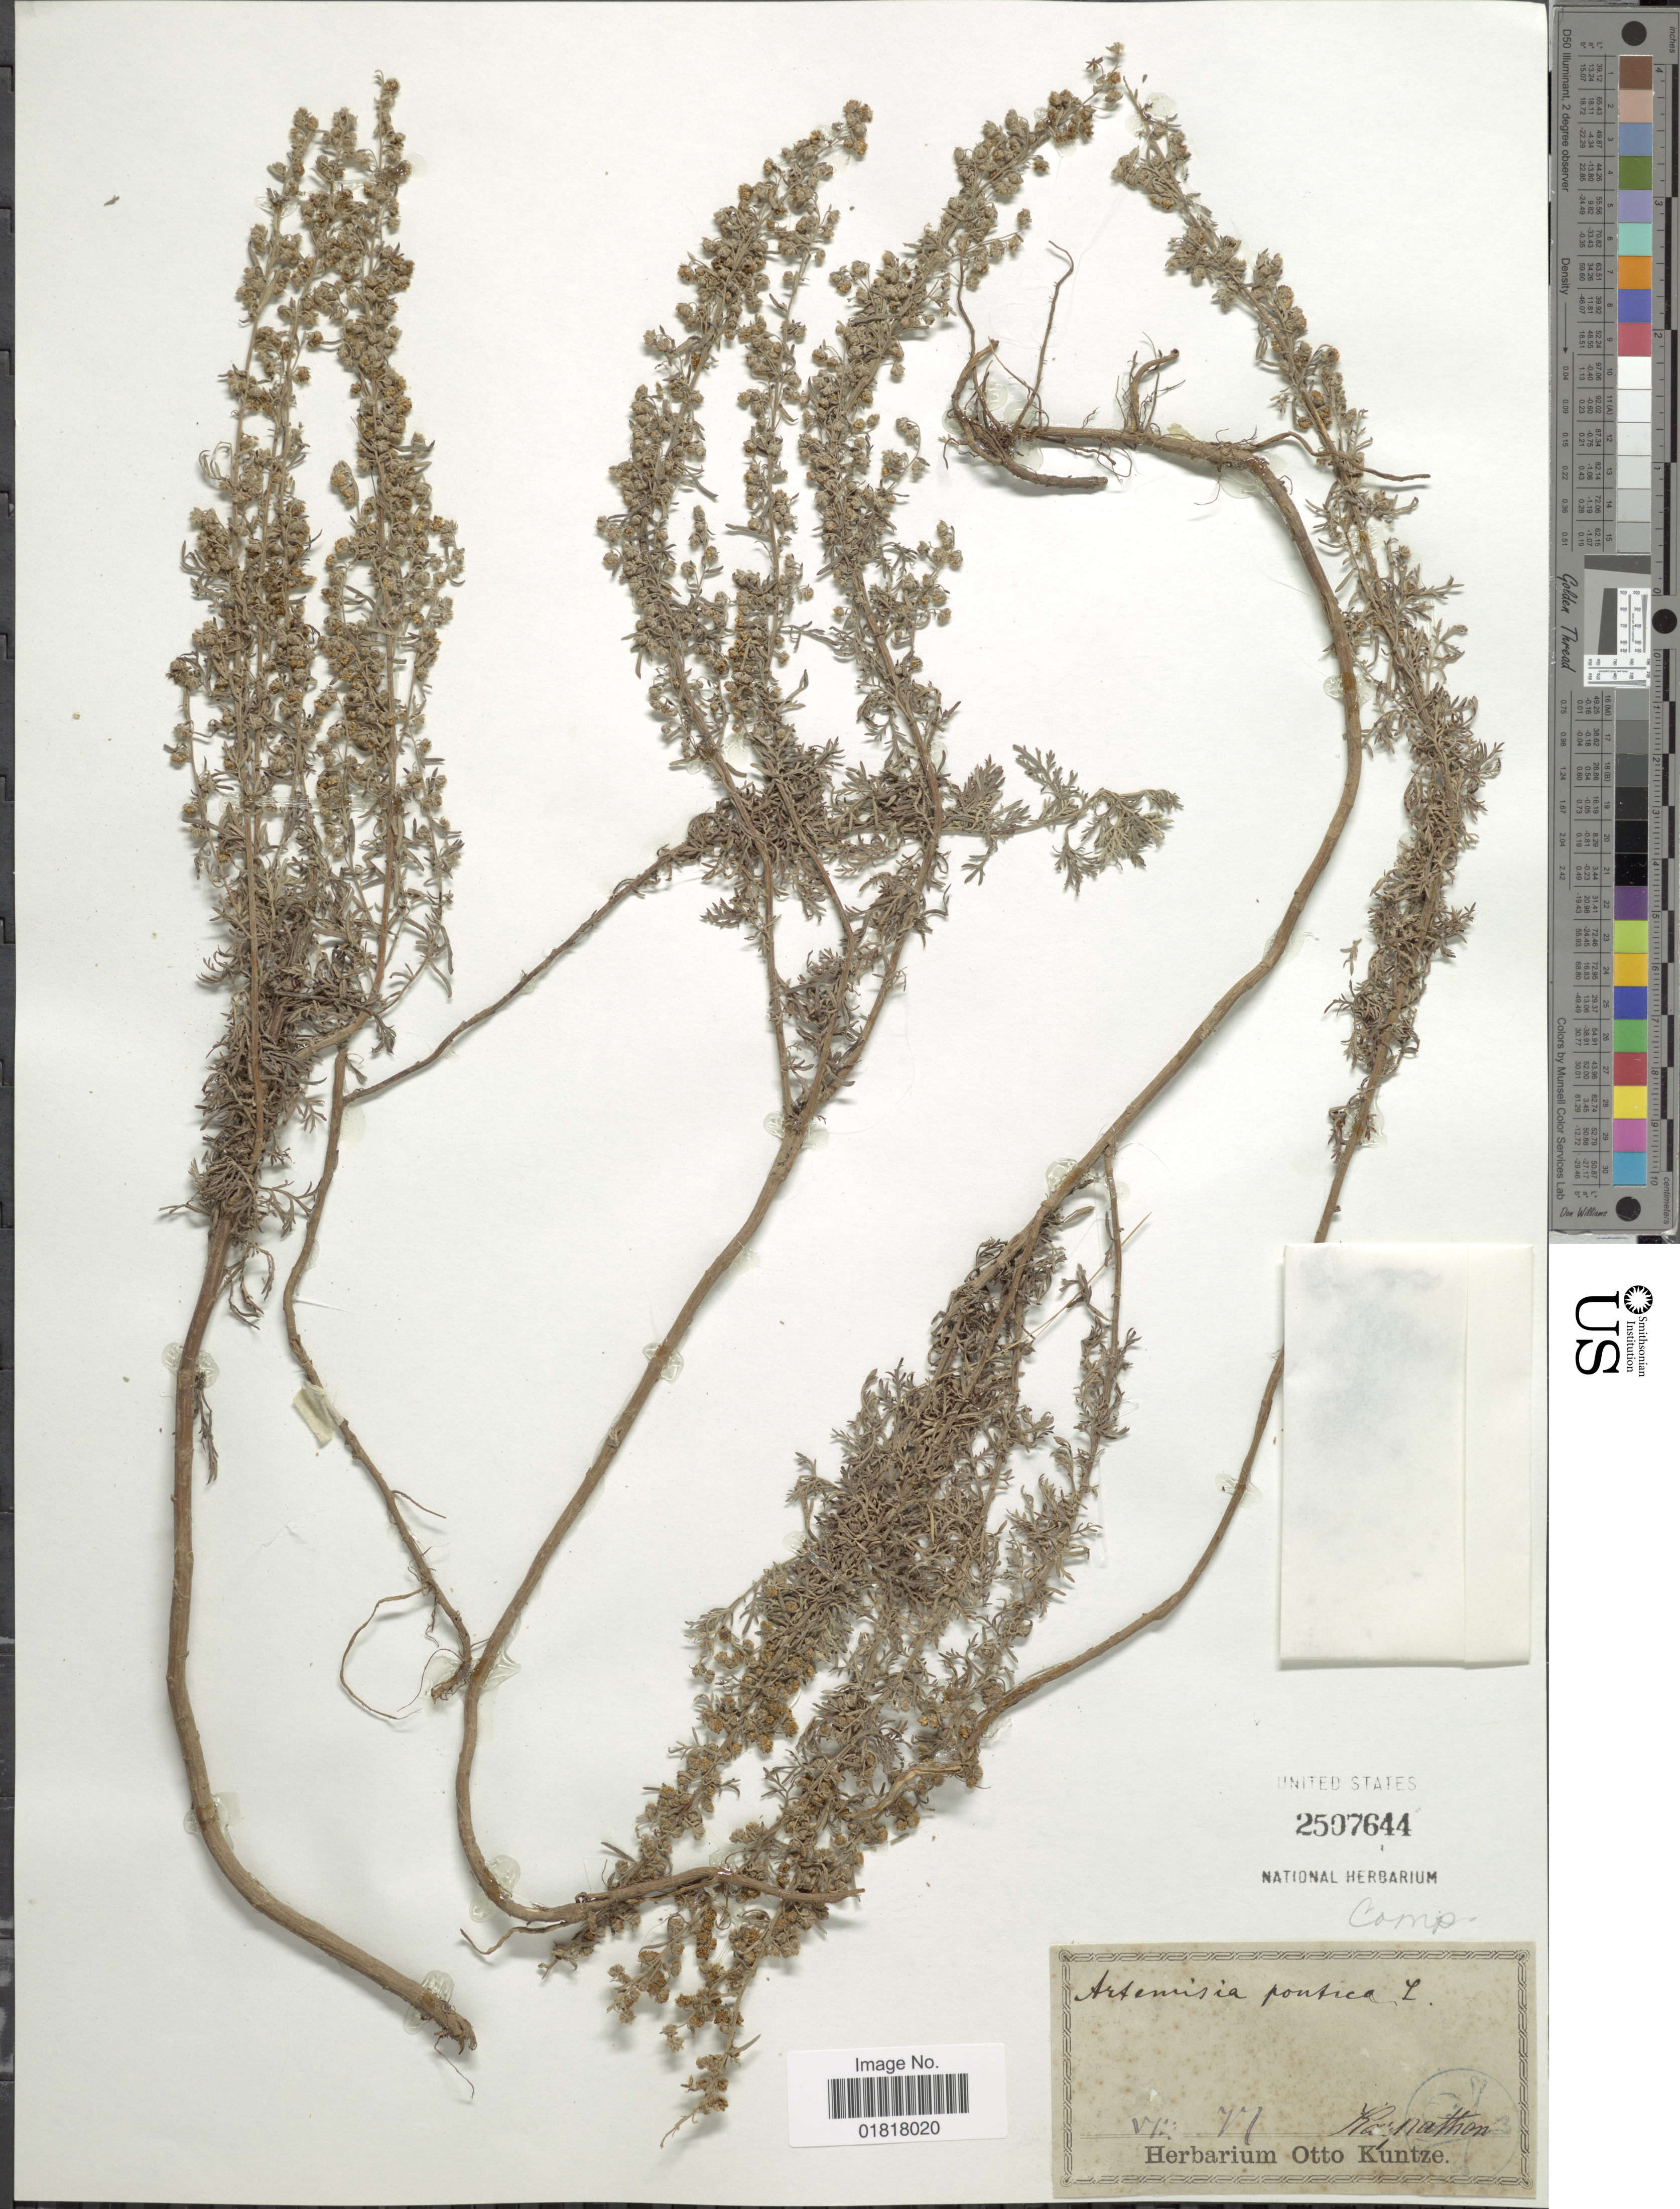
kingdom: Plantae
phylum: Tracheophyta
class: Magnoliopsida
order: Asterales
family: Asteraceae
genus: Artemisia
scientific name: Artemisia pontica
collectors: C.E.O. Kuntze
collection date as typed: Transcribed d/m/y: /6/77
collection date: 1877-06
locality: Karpathen (Carpathian Mountains)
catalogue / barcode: US 2507644